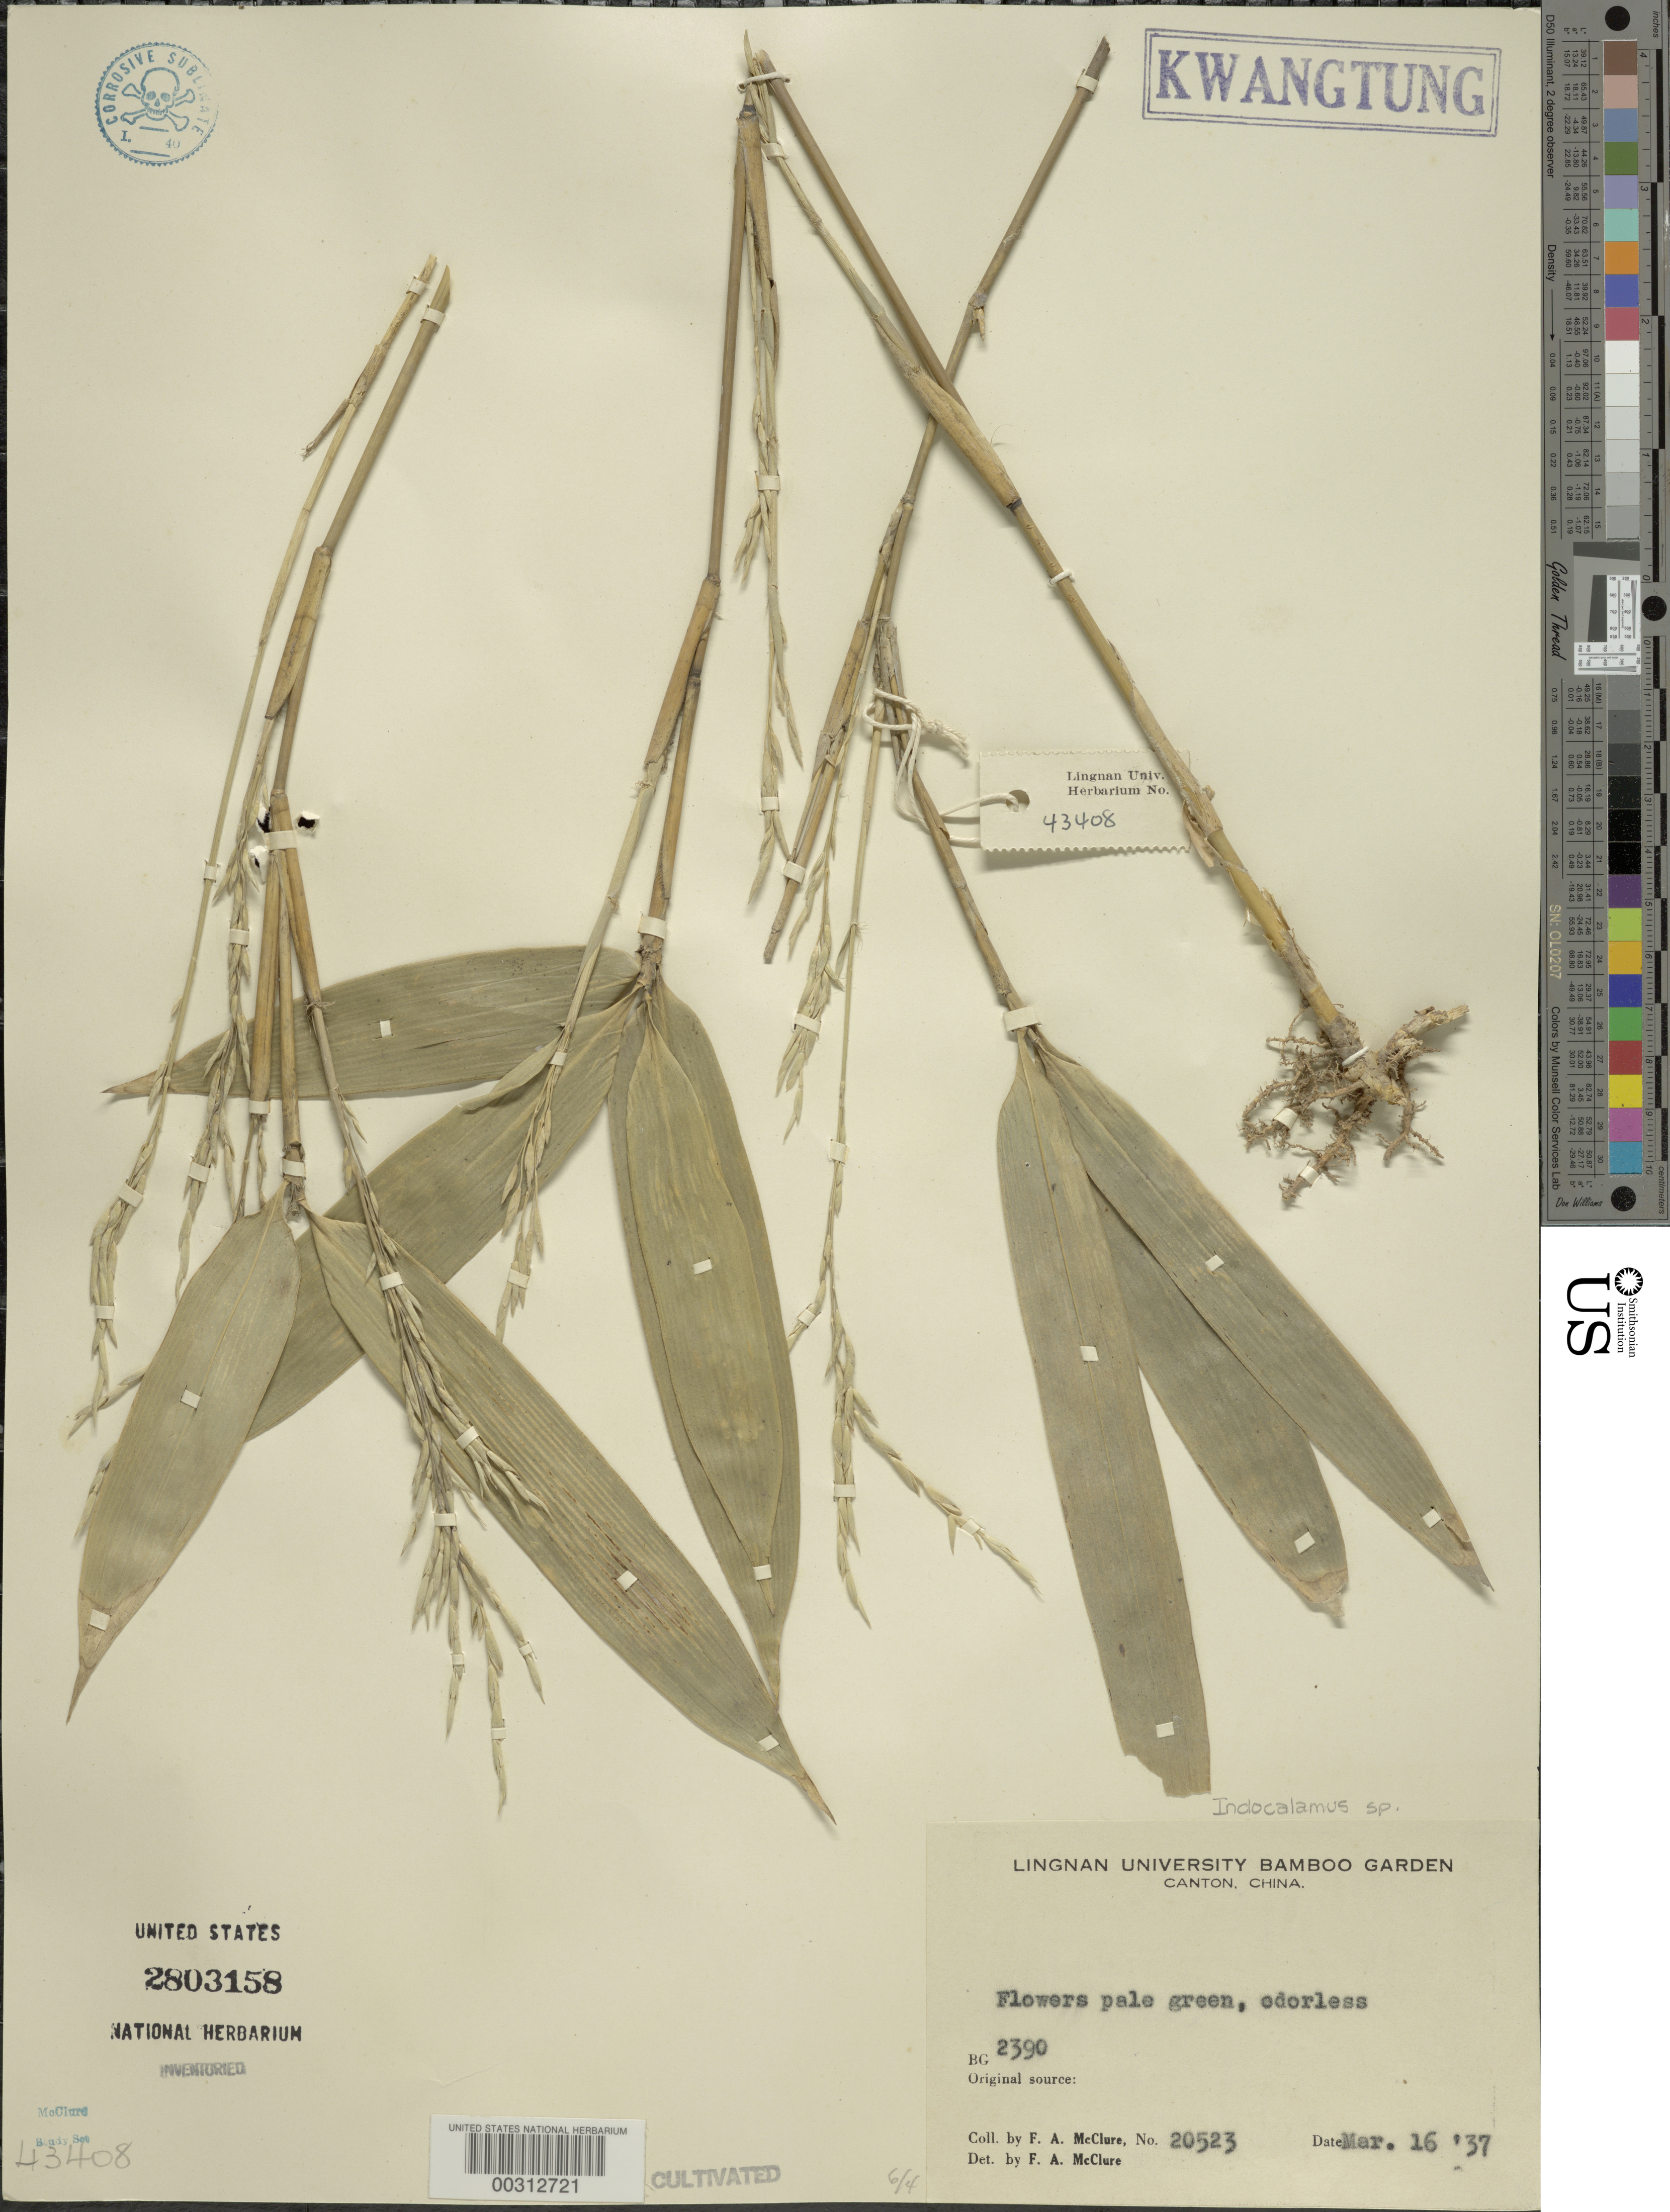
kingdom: Plantae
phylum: Tracheophyta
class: Liliopsida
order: Poales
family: Poaceae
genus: Indocalamus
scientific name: Indocalamus sp.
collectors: F. A. McClure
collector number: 20523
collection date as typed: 16 Mar 1937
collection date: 1937-03-16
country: China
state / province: Guangdong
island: Honam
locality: Lingnan univ. bg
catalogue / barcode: US 2803158